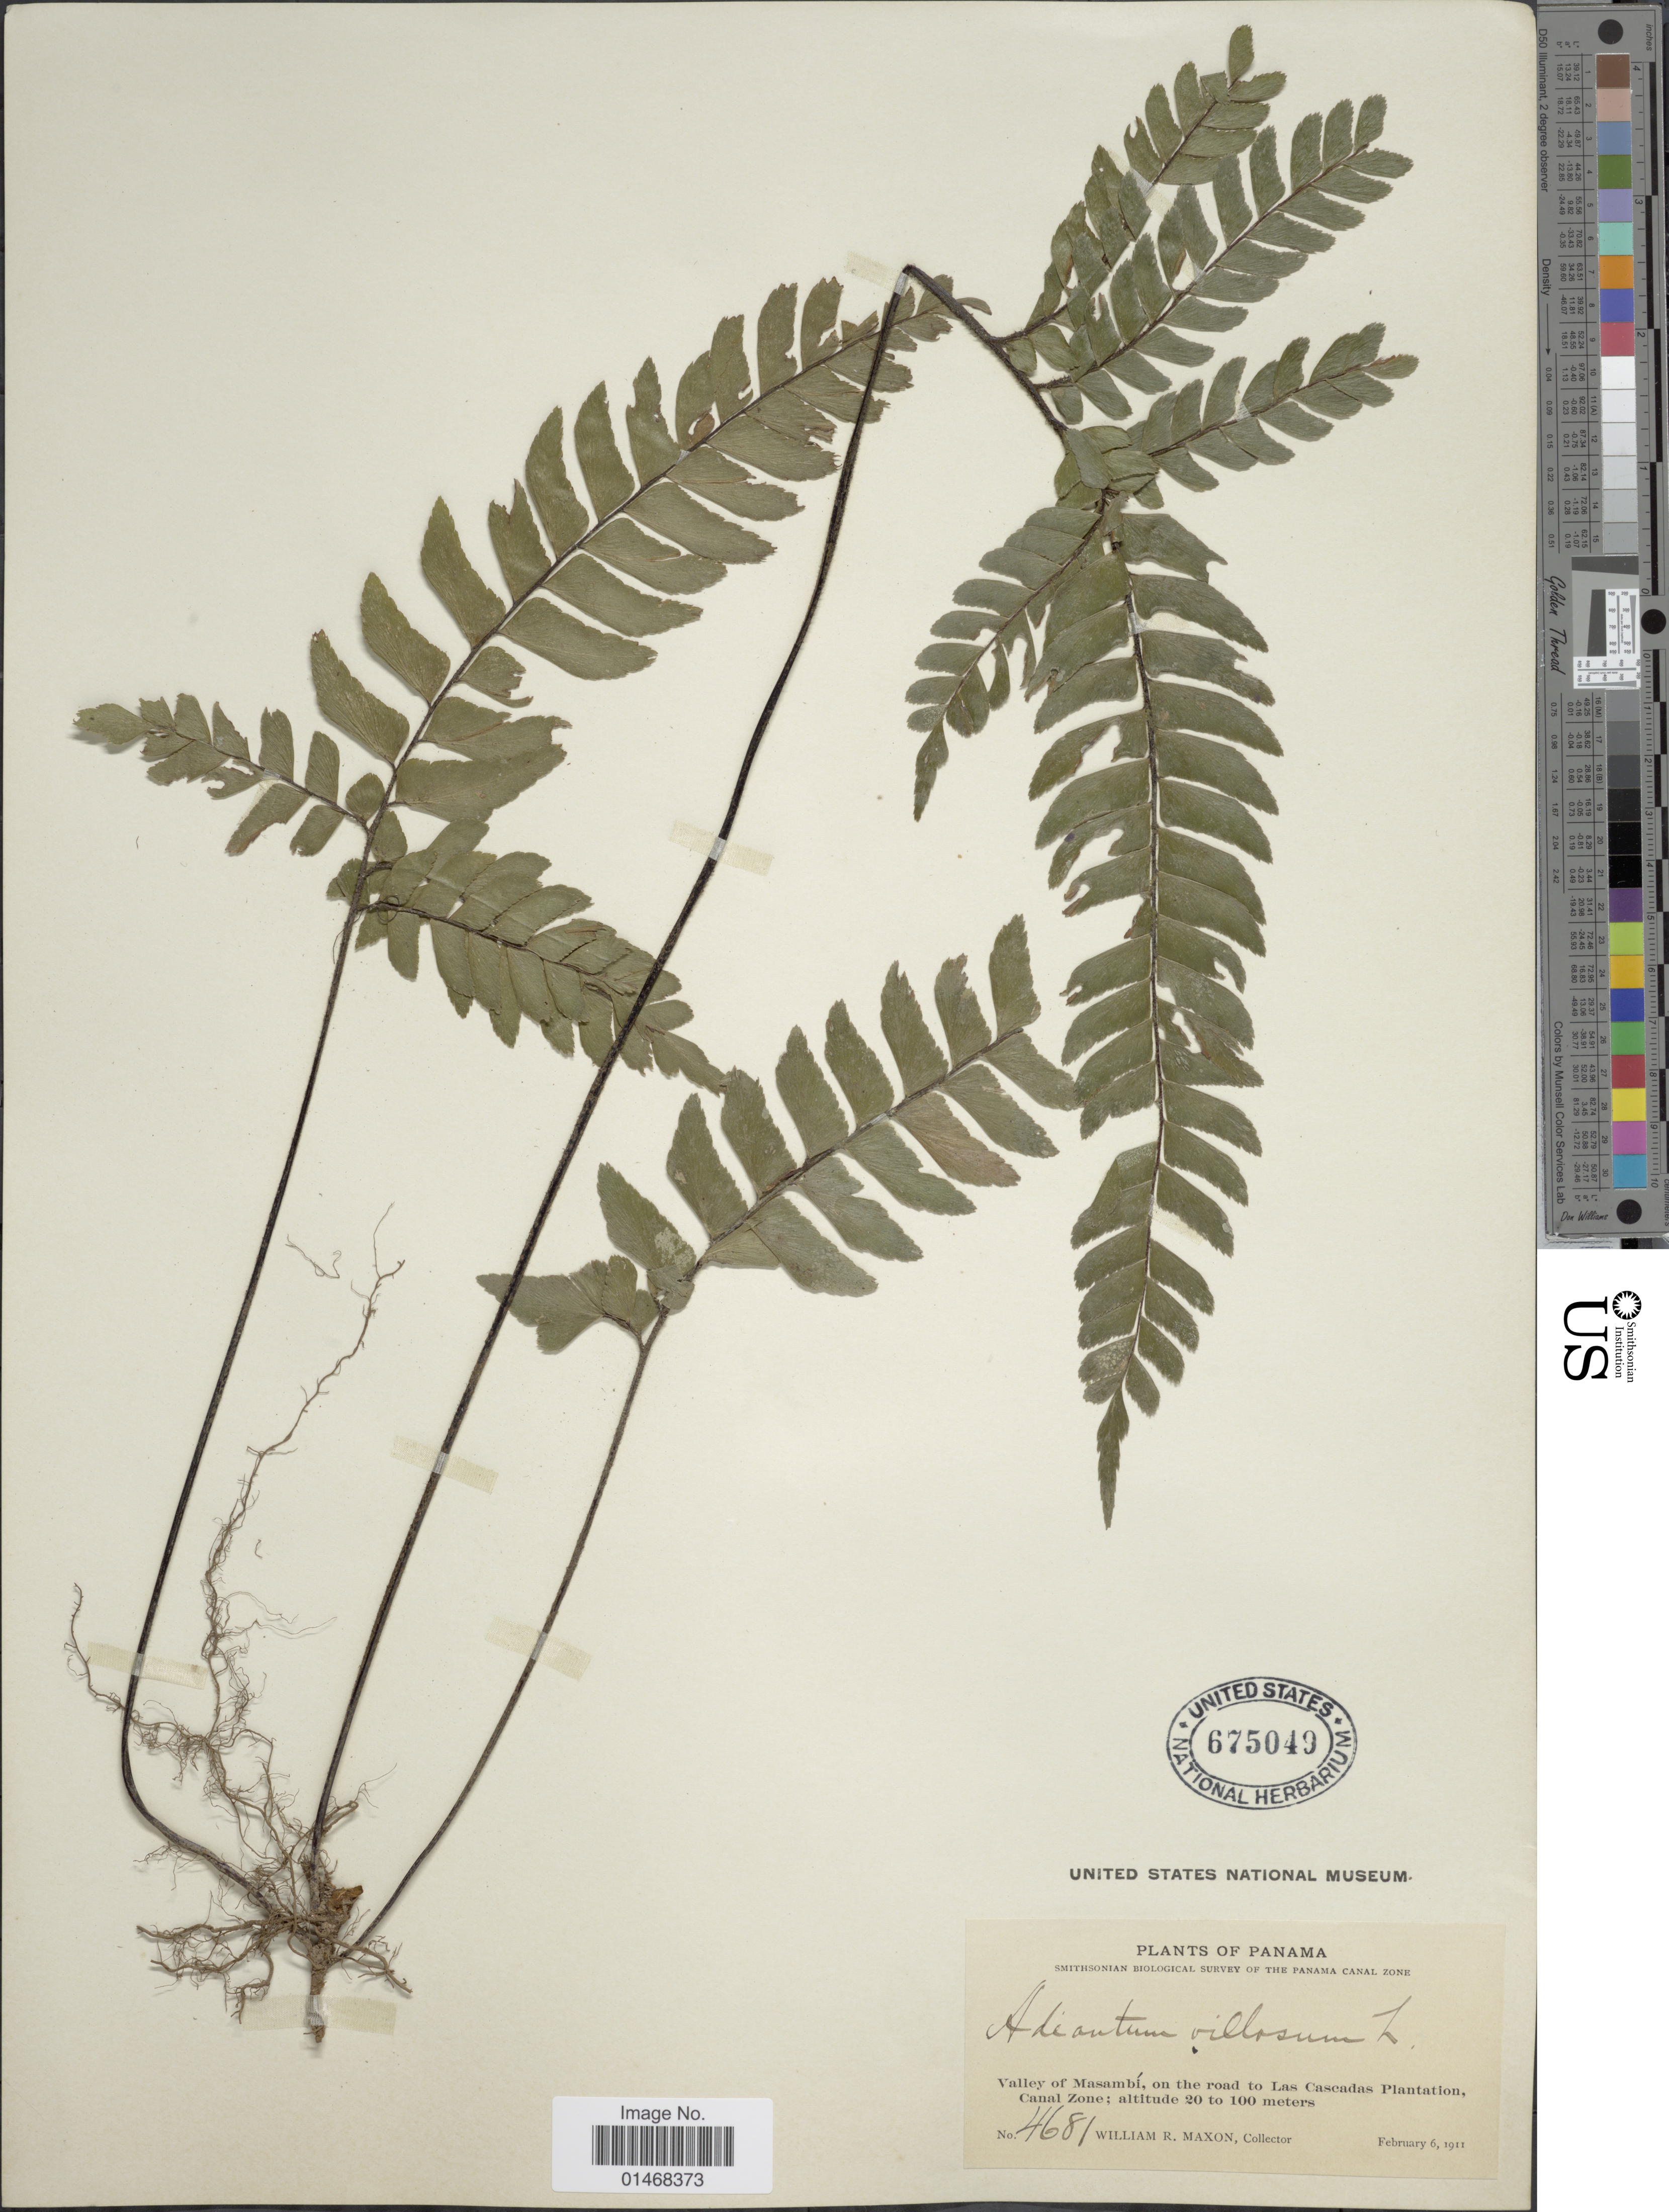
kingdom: Plantae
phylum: Tracheophyta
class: Polypodiopsida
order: Polypodiales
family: Pteridaceae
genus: Adiantum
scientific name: Adiantum villosum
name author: L.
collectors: W. R. Maxon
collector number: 4681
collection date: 1911-02-06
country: Panama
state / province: Colón / Panamá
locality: Valley of Masambí, on the road to Las Cascadas Plantation, Canal Zone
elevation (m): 20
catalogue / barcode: US 675040